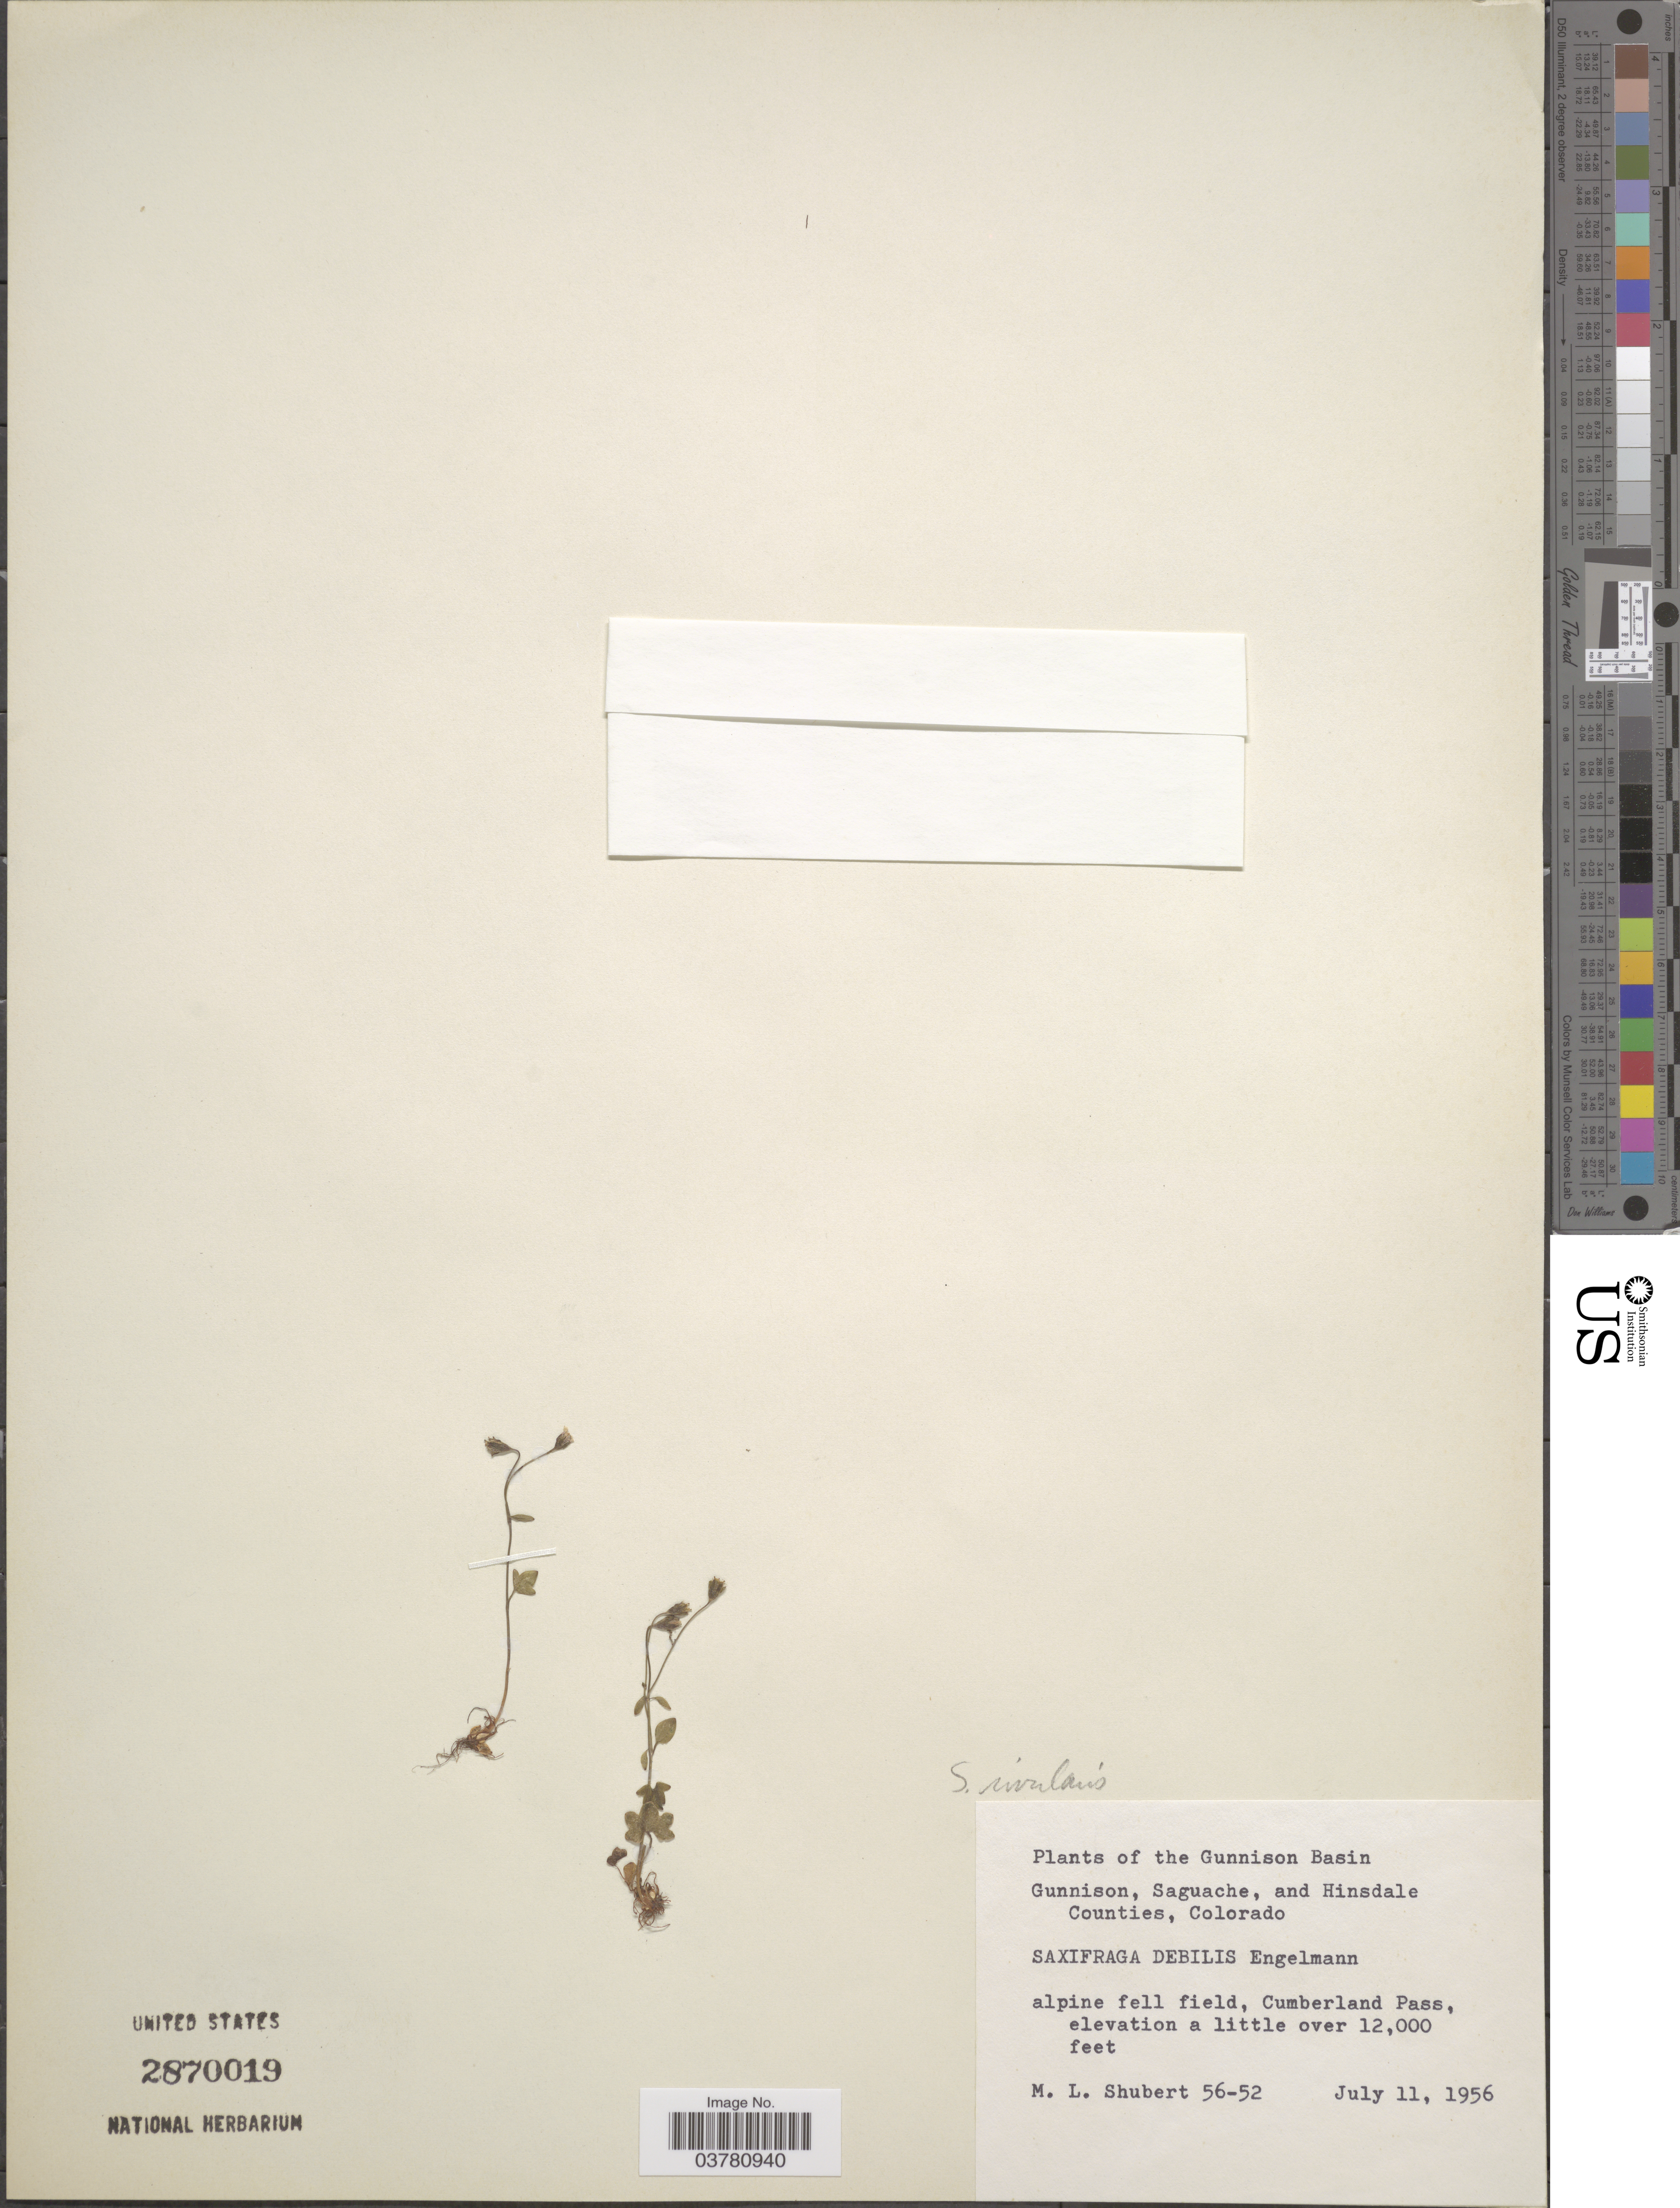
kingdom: Plantae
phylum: Tracheophyta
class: Magnoliopsida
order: Saxifragales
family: Saxifragaceae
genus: Saxifraga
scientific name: Saxifraga rivularis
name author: L.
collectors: M. Shubert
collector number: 56-52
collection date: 1956-07-11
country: United States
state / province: Colorado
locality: Gunnison Basin. Alpine fell field, Cumberland Pass.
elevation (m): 3658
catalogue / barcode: US 2870019